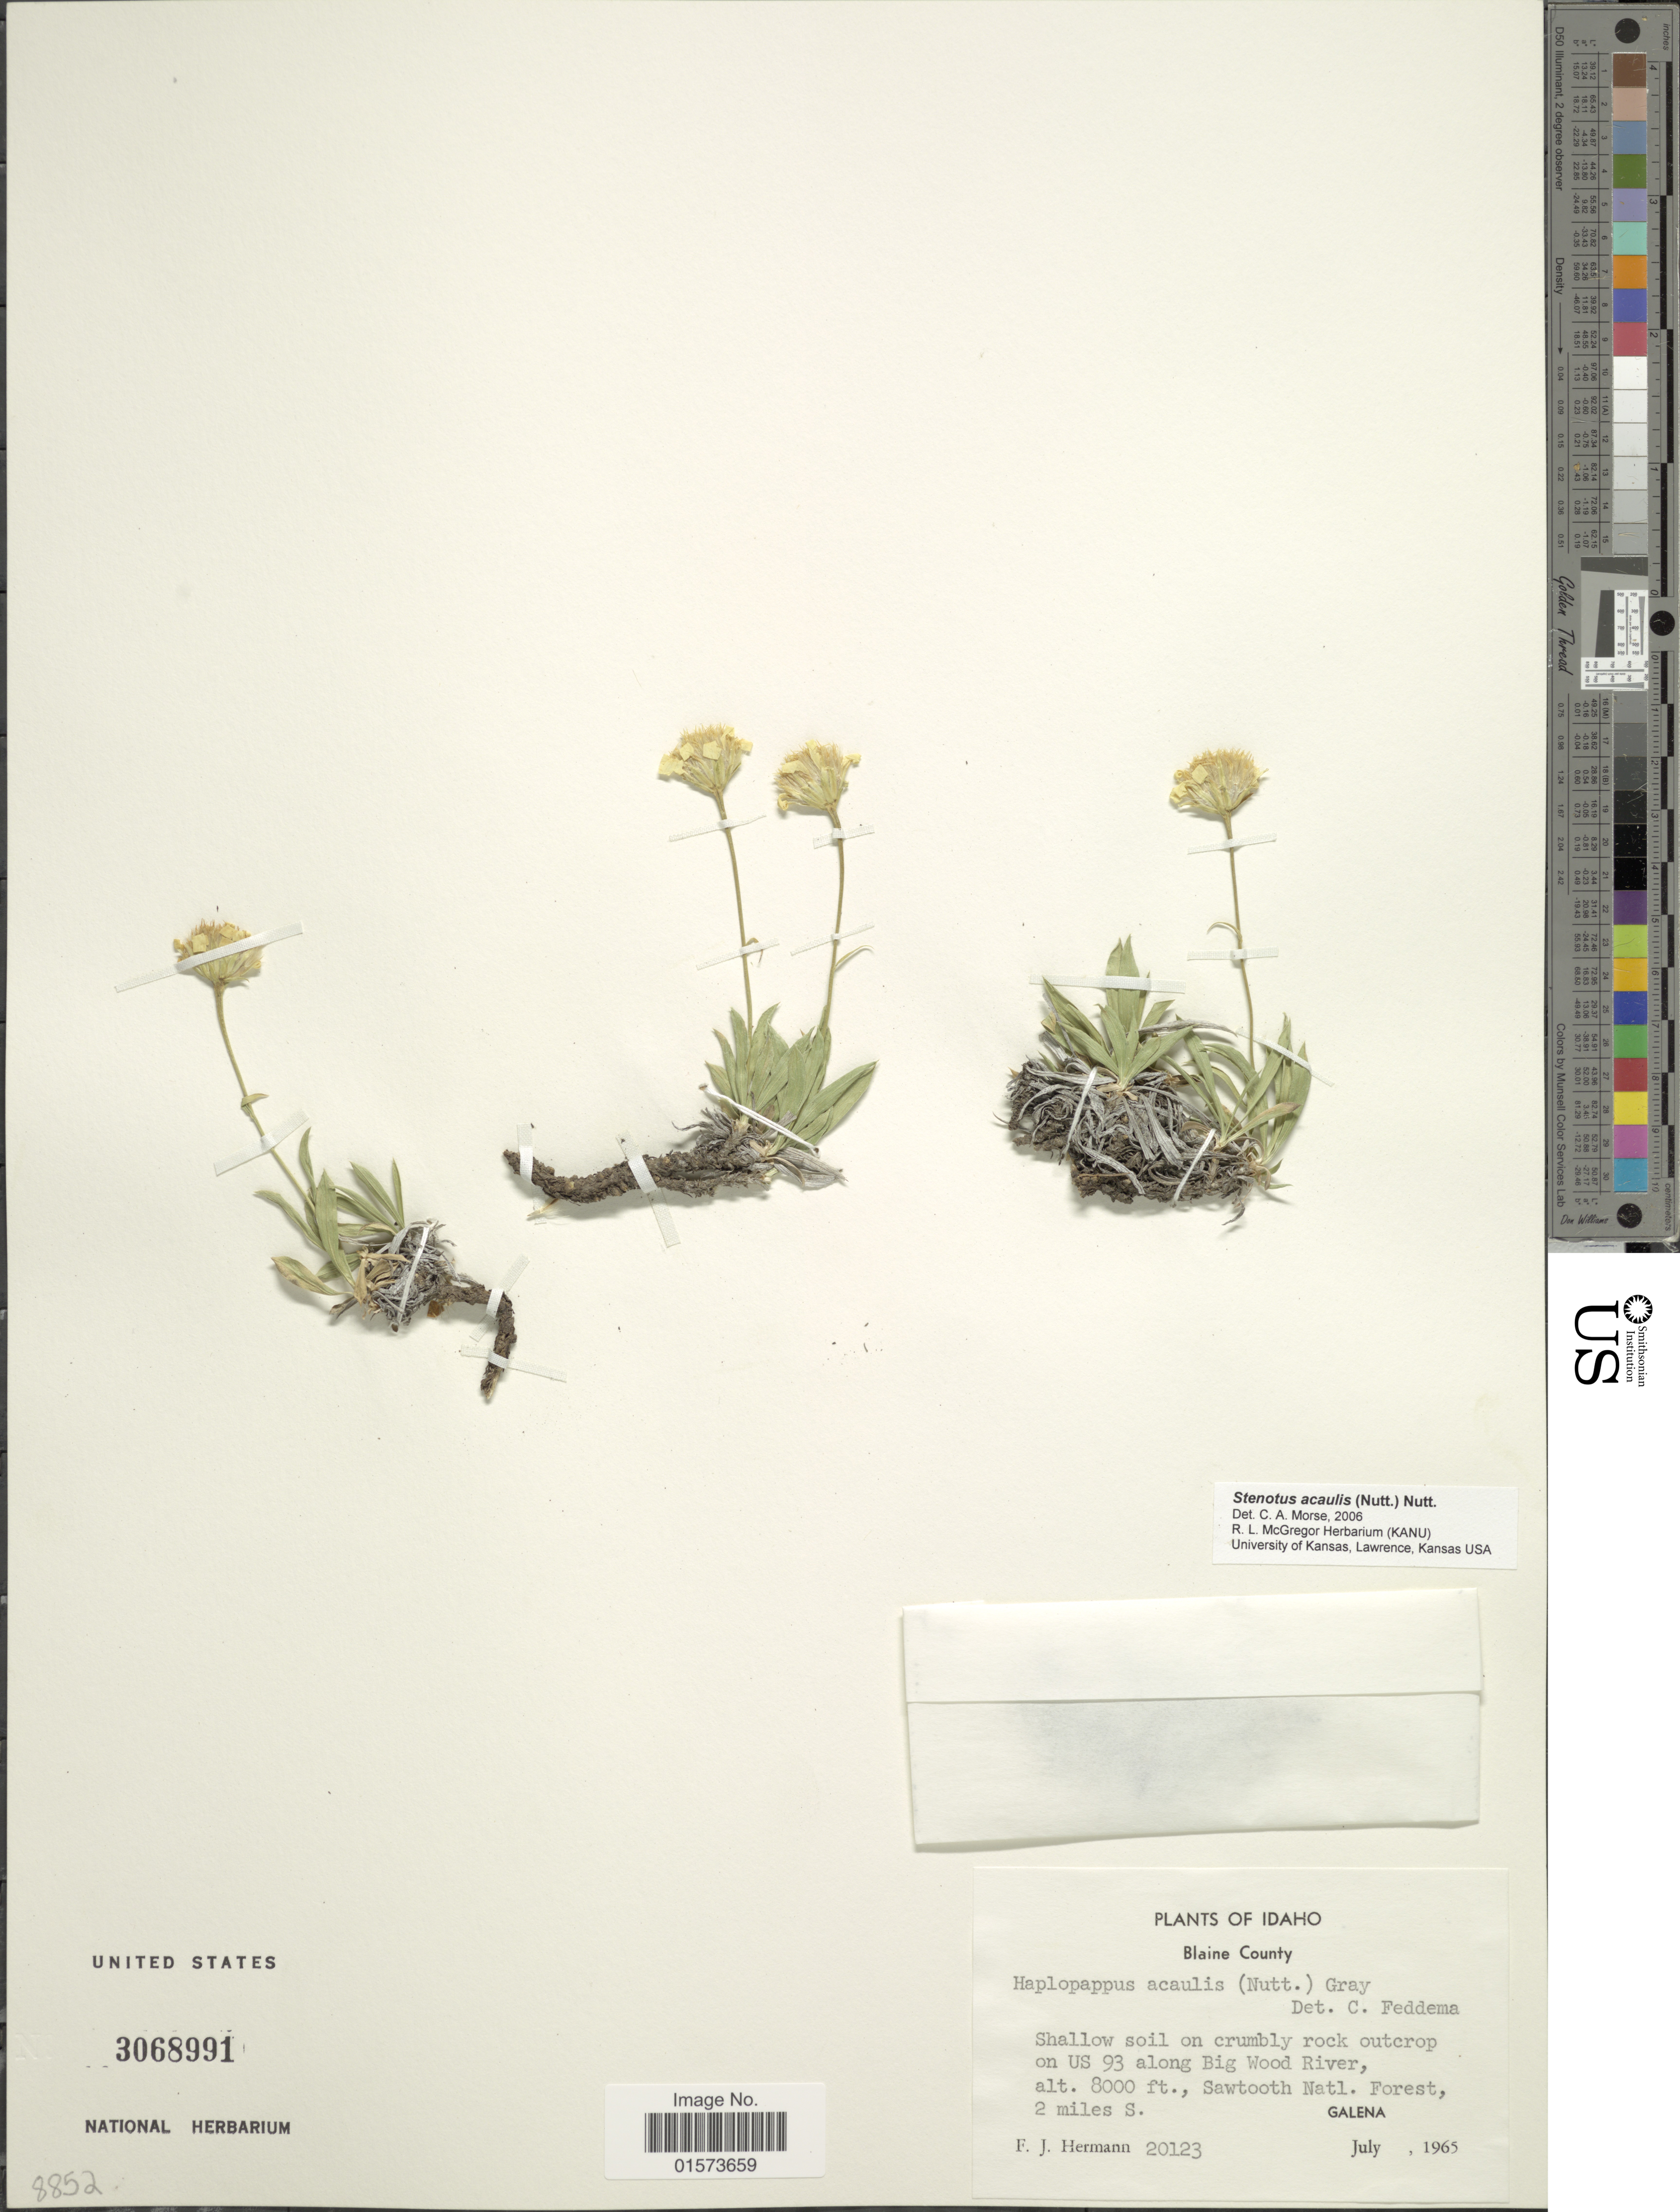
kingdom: Plantae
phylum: Tracheophyta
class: Magnoliopsida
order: Asterales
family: Asteraceae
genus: Stenotus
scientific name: Stenotus acaulis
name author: (Nutt.) Nutt.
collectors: F. J. Hermann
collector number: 20123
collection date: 1965-07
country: United States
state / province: Idaho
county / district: Blaine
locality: Shallow soil on crubly rock outcrop, on US 93 along Big Wood River, Sawtooth Natl. Forest, 2 miles S. Galena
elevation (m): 2438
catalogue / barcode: US 3068991